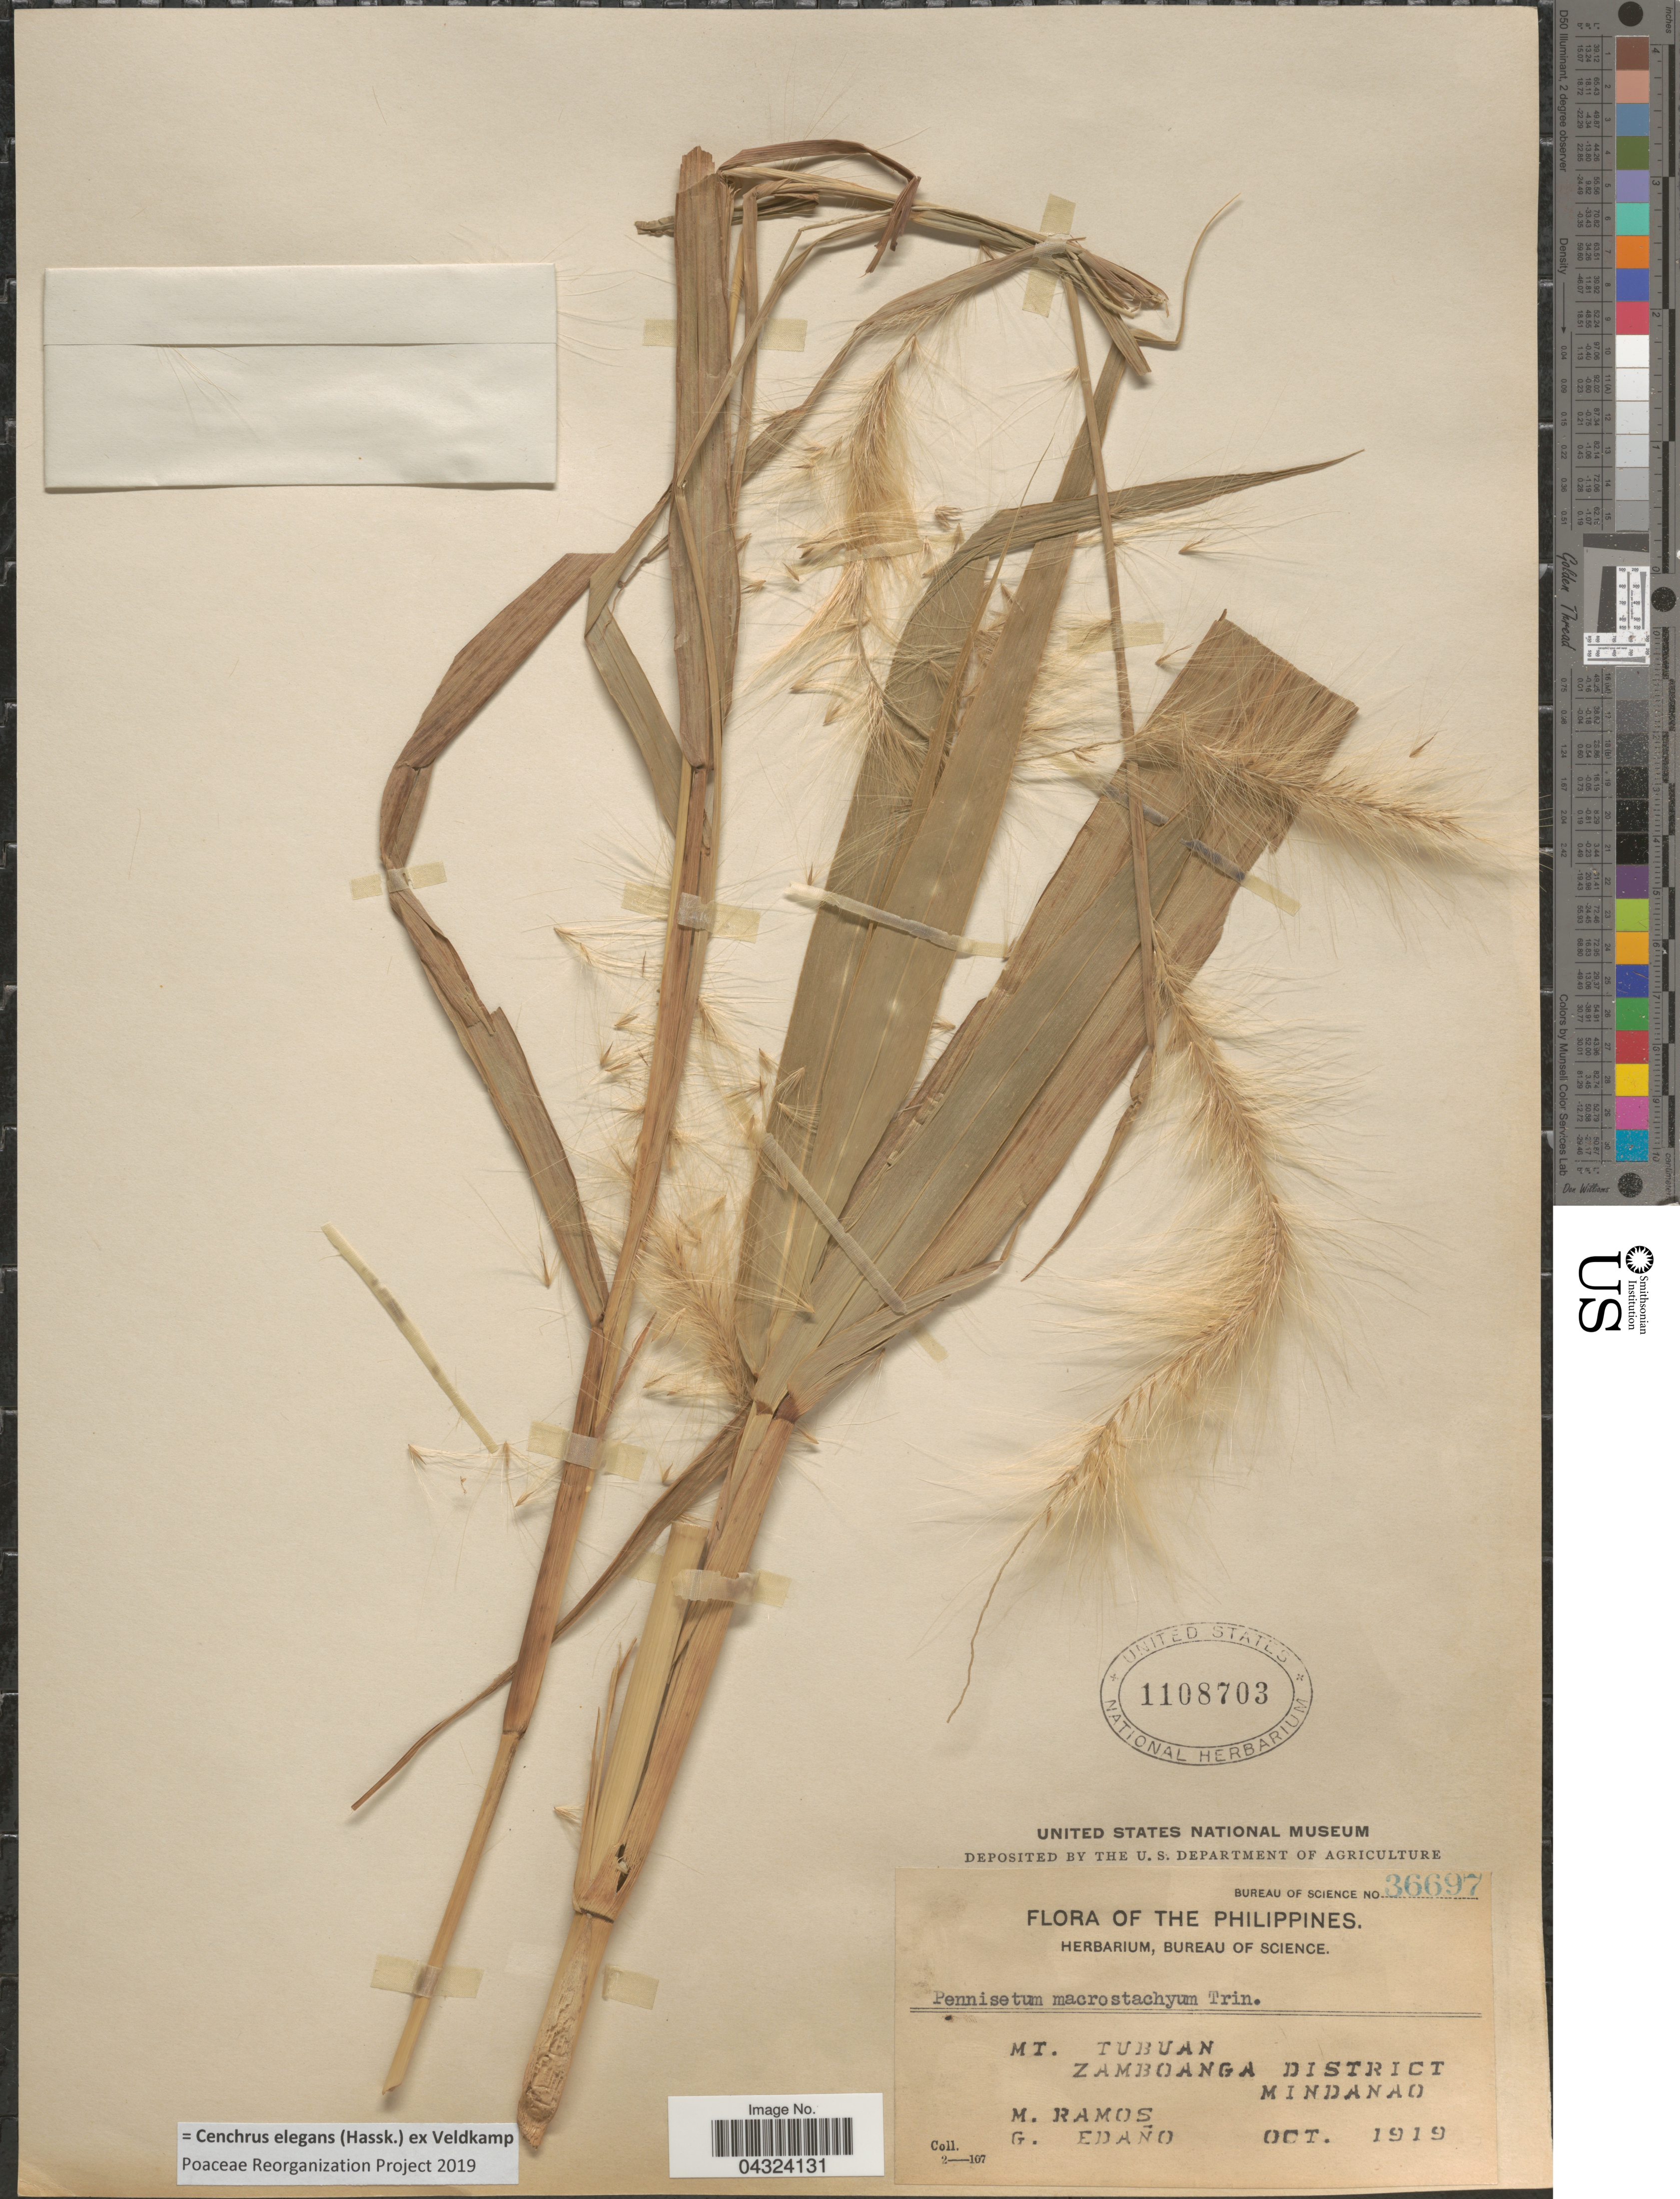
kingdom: Plantae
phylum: Tracheophyta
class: Liliopsida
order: Poales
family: Poaceae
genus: Cenchrus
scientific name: Cenchrus elegans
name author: (Hassk.) Veldkamp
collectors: M. Ramos & G. Edaño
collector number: Bureau Of Science 36697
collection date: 1919-10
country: Philippines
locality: Mt. Tubuan. Zamboanga District. Mindanao.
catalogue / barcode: US 1108703